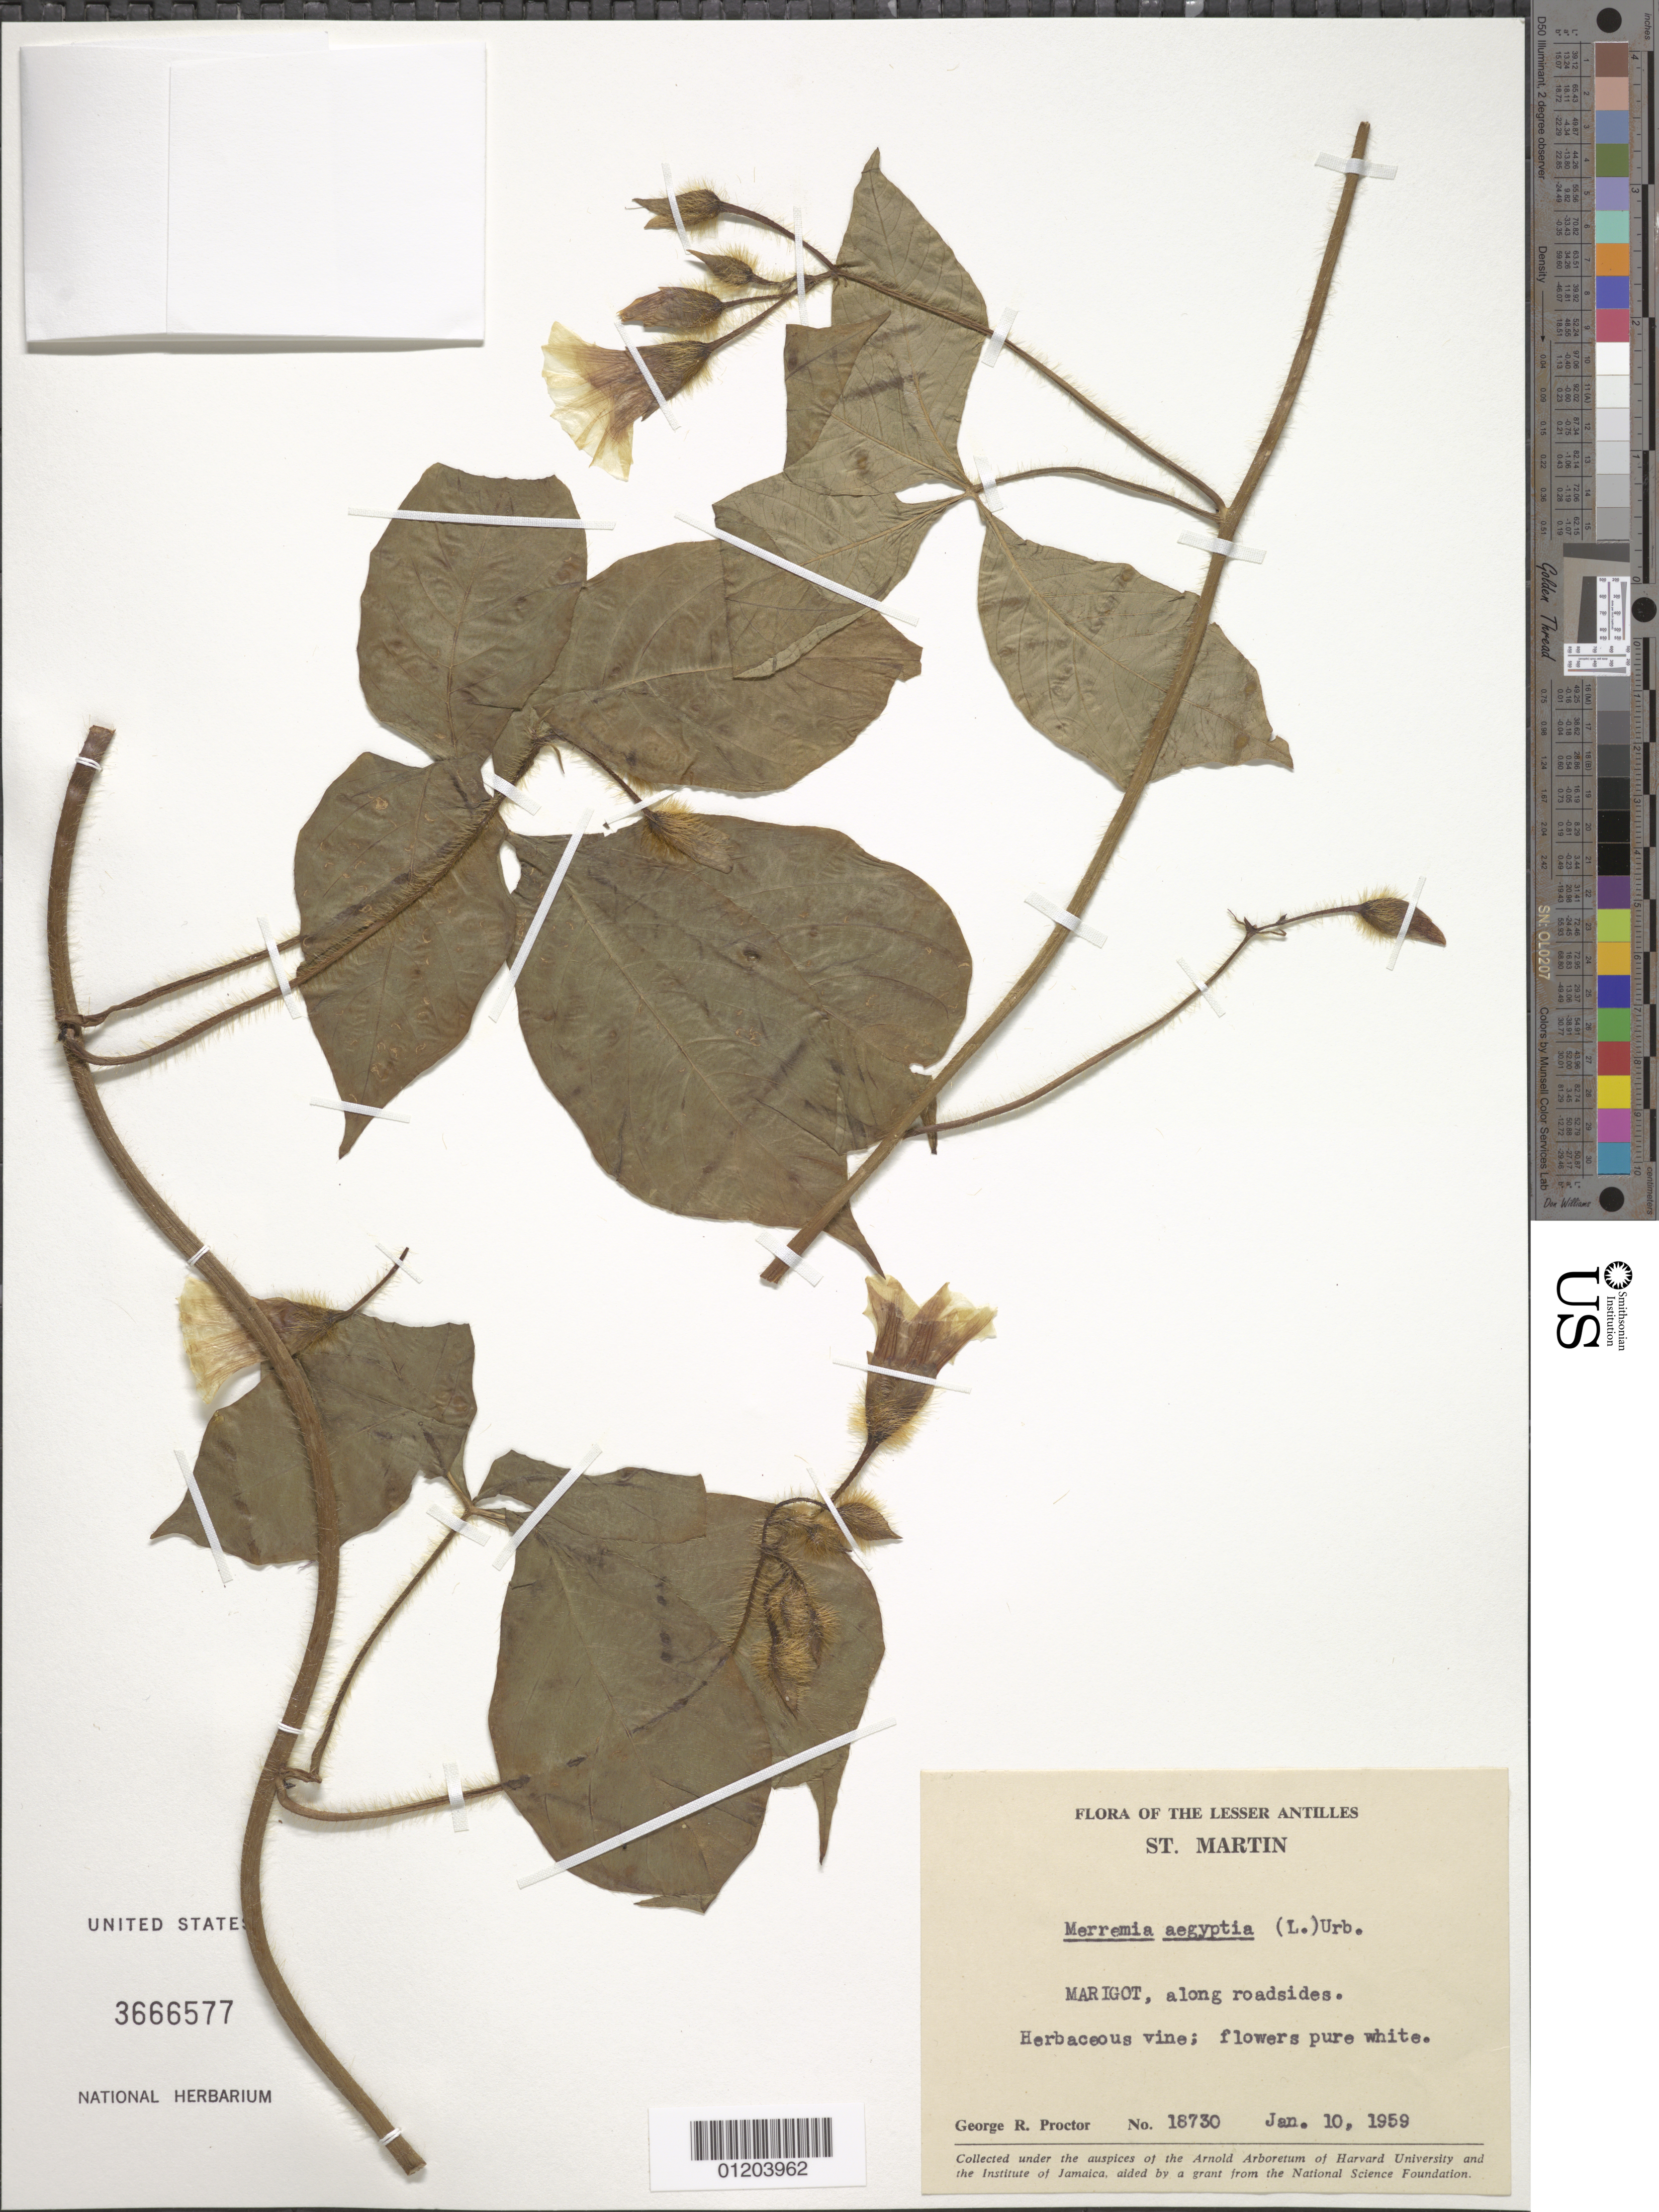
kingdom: Plantae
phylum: Tracheophyta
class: Magnoliopsida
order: Solanales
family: Convolvulaceae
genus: Distimake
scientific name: Distimake aegyptius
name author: (L.) A. R. Simões & Staples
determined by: Strong, Mark T., (BOT), Smithsonian Institution - National Museum of Natural History (UNITED STATES)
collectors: G. R. Proctor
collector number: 18730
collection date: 1959-01-10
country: Netherlands Antilles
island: St. Martin I.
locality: Marigot.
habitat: Along roadsides.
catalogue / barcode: US 3666577